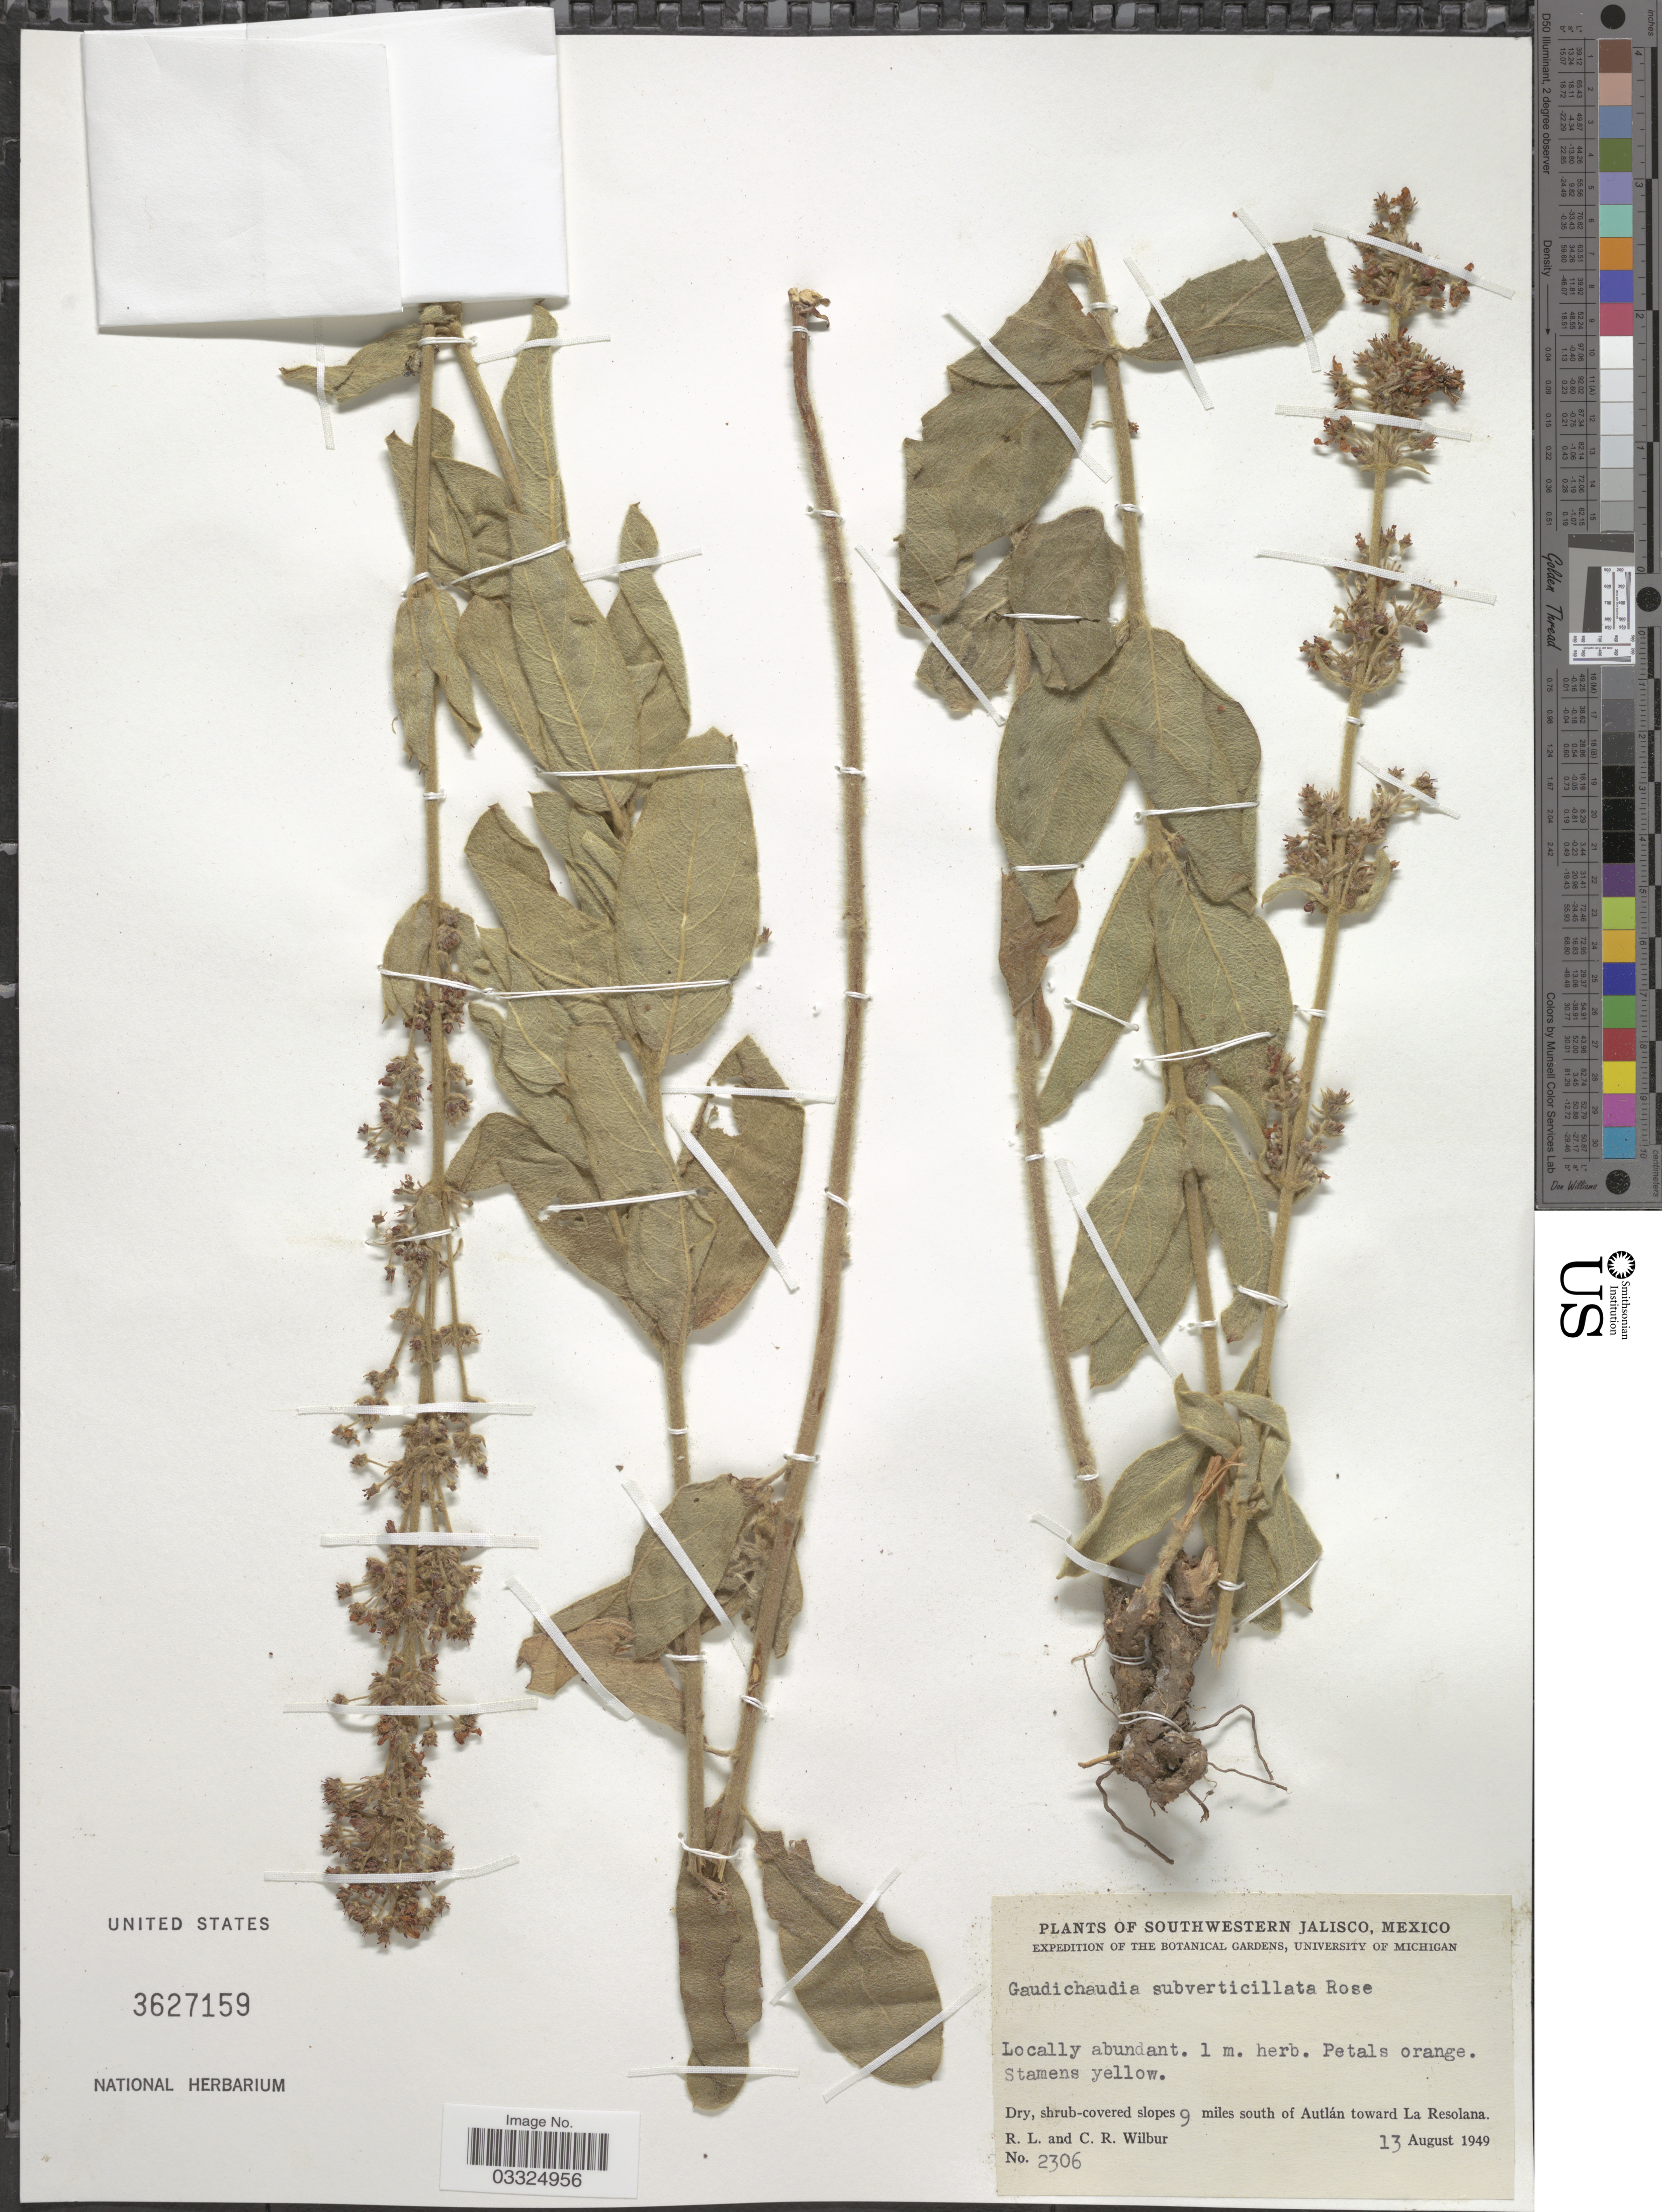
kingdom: Plantae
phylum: Tracheophyta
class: Magnoliopsida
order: Malpighiales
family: Malpighiaceae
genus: Gaudichaudia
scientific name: Gaudichaudia subverticillata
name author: Rose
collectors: R. L. Wilbur & C. Wilbur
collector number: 2306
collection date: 1949-08-13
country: Mexico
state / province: Jalisco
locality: Southwestern Jalisco. 9 miles south of Autlán toward La Resolana.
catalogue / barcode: US 3627159